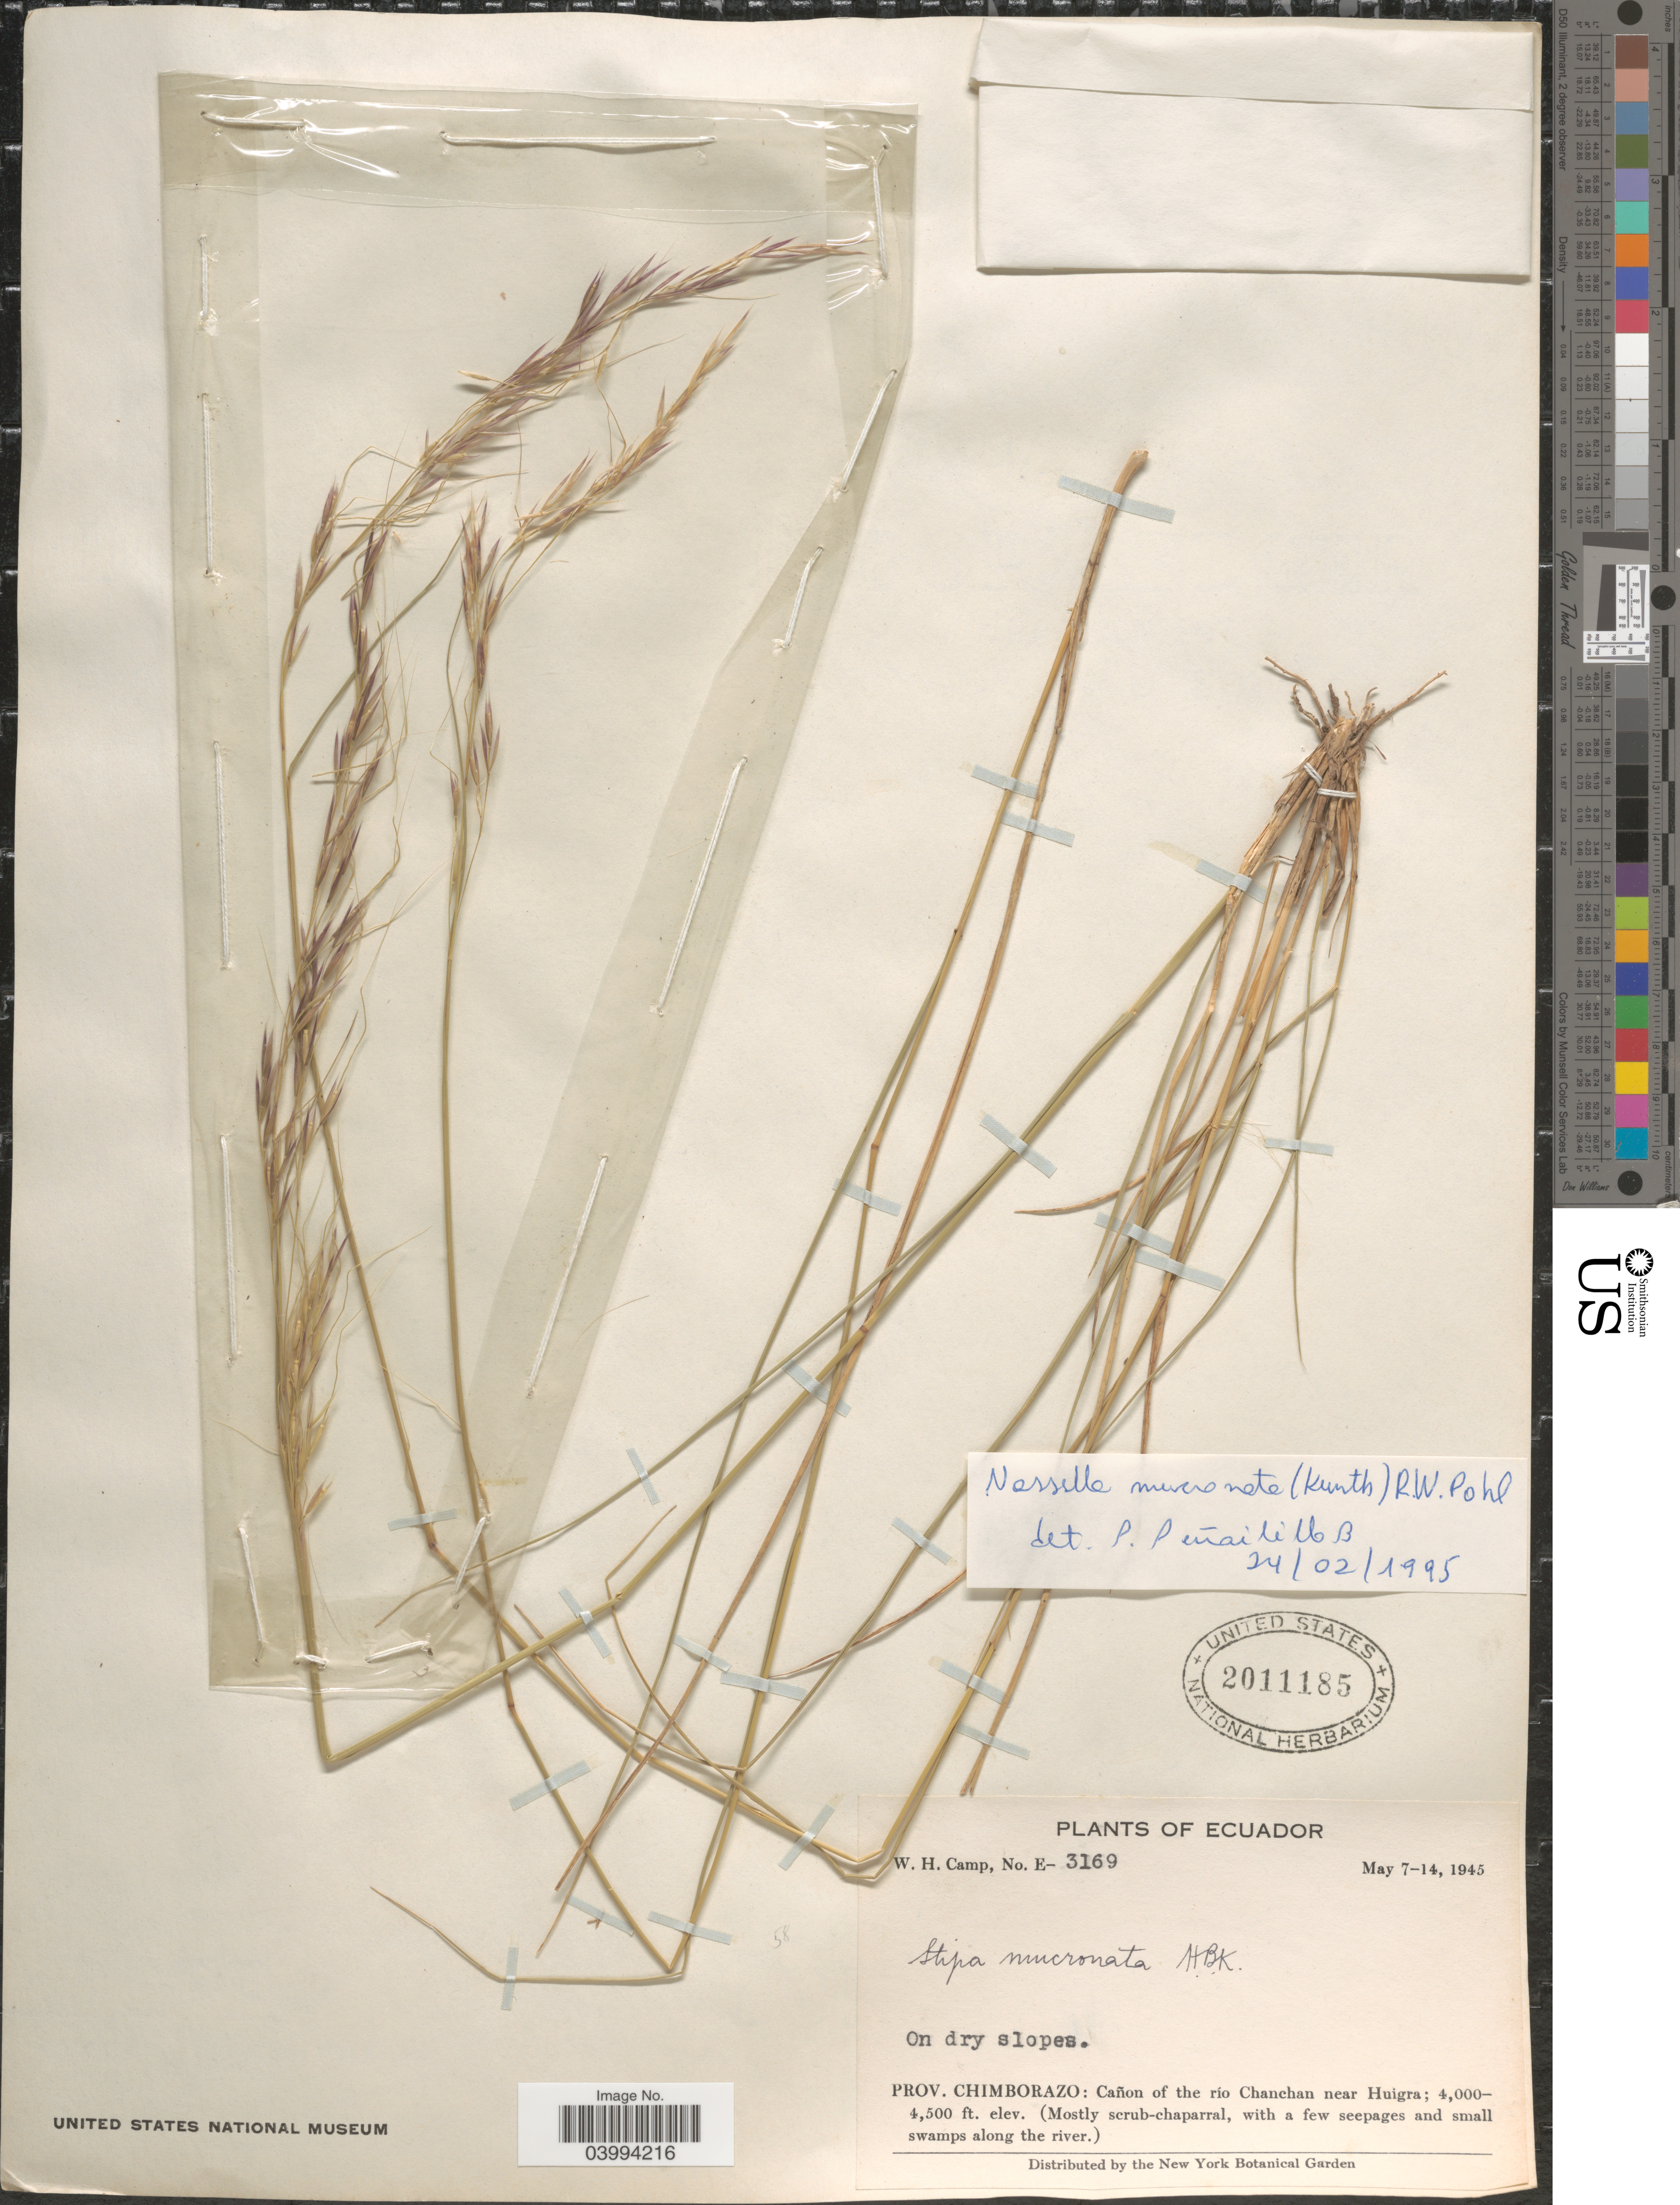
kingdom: Plantae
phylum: Tracheophyta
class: Liliopsida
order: Poales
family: Poaceae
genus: Nassella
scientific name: Nassella mucronata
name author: (Kunth) R.W. Pohl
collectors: W. H. Camp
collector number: E-3169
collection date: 1945-05-07/1945-05-14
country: Ecuador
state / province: Chimborazo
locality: Cañon of the río Chanchan near Huigra.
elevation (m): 1219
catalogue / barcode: US 2011185